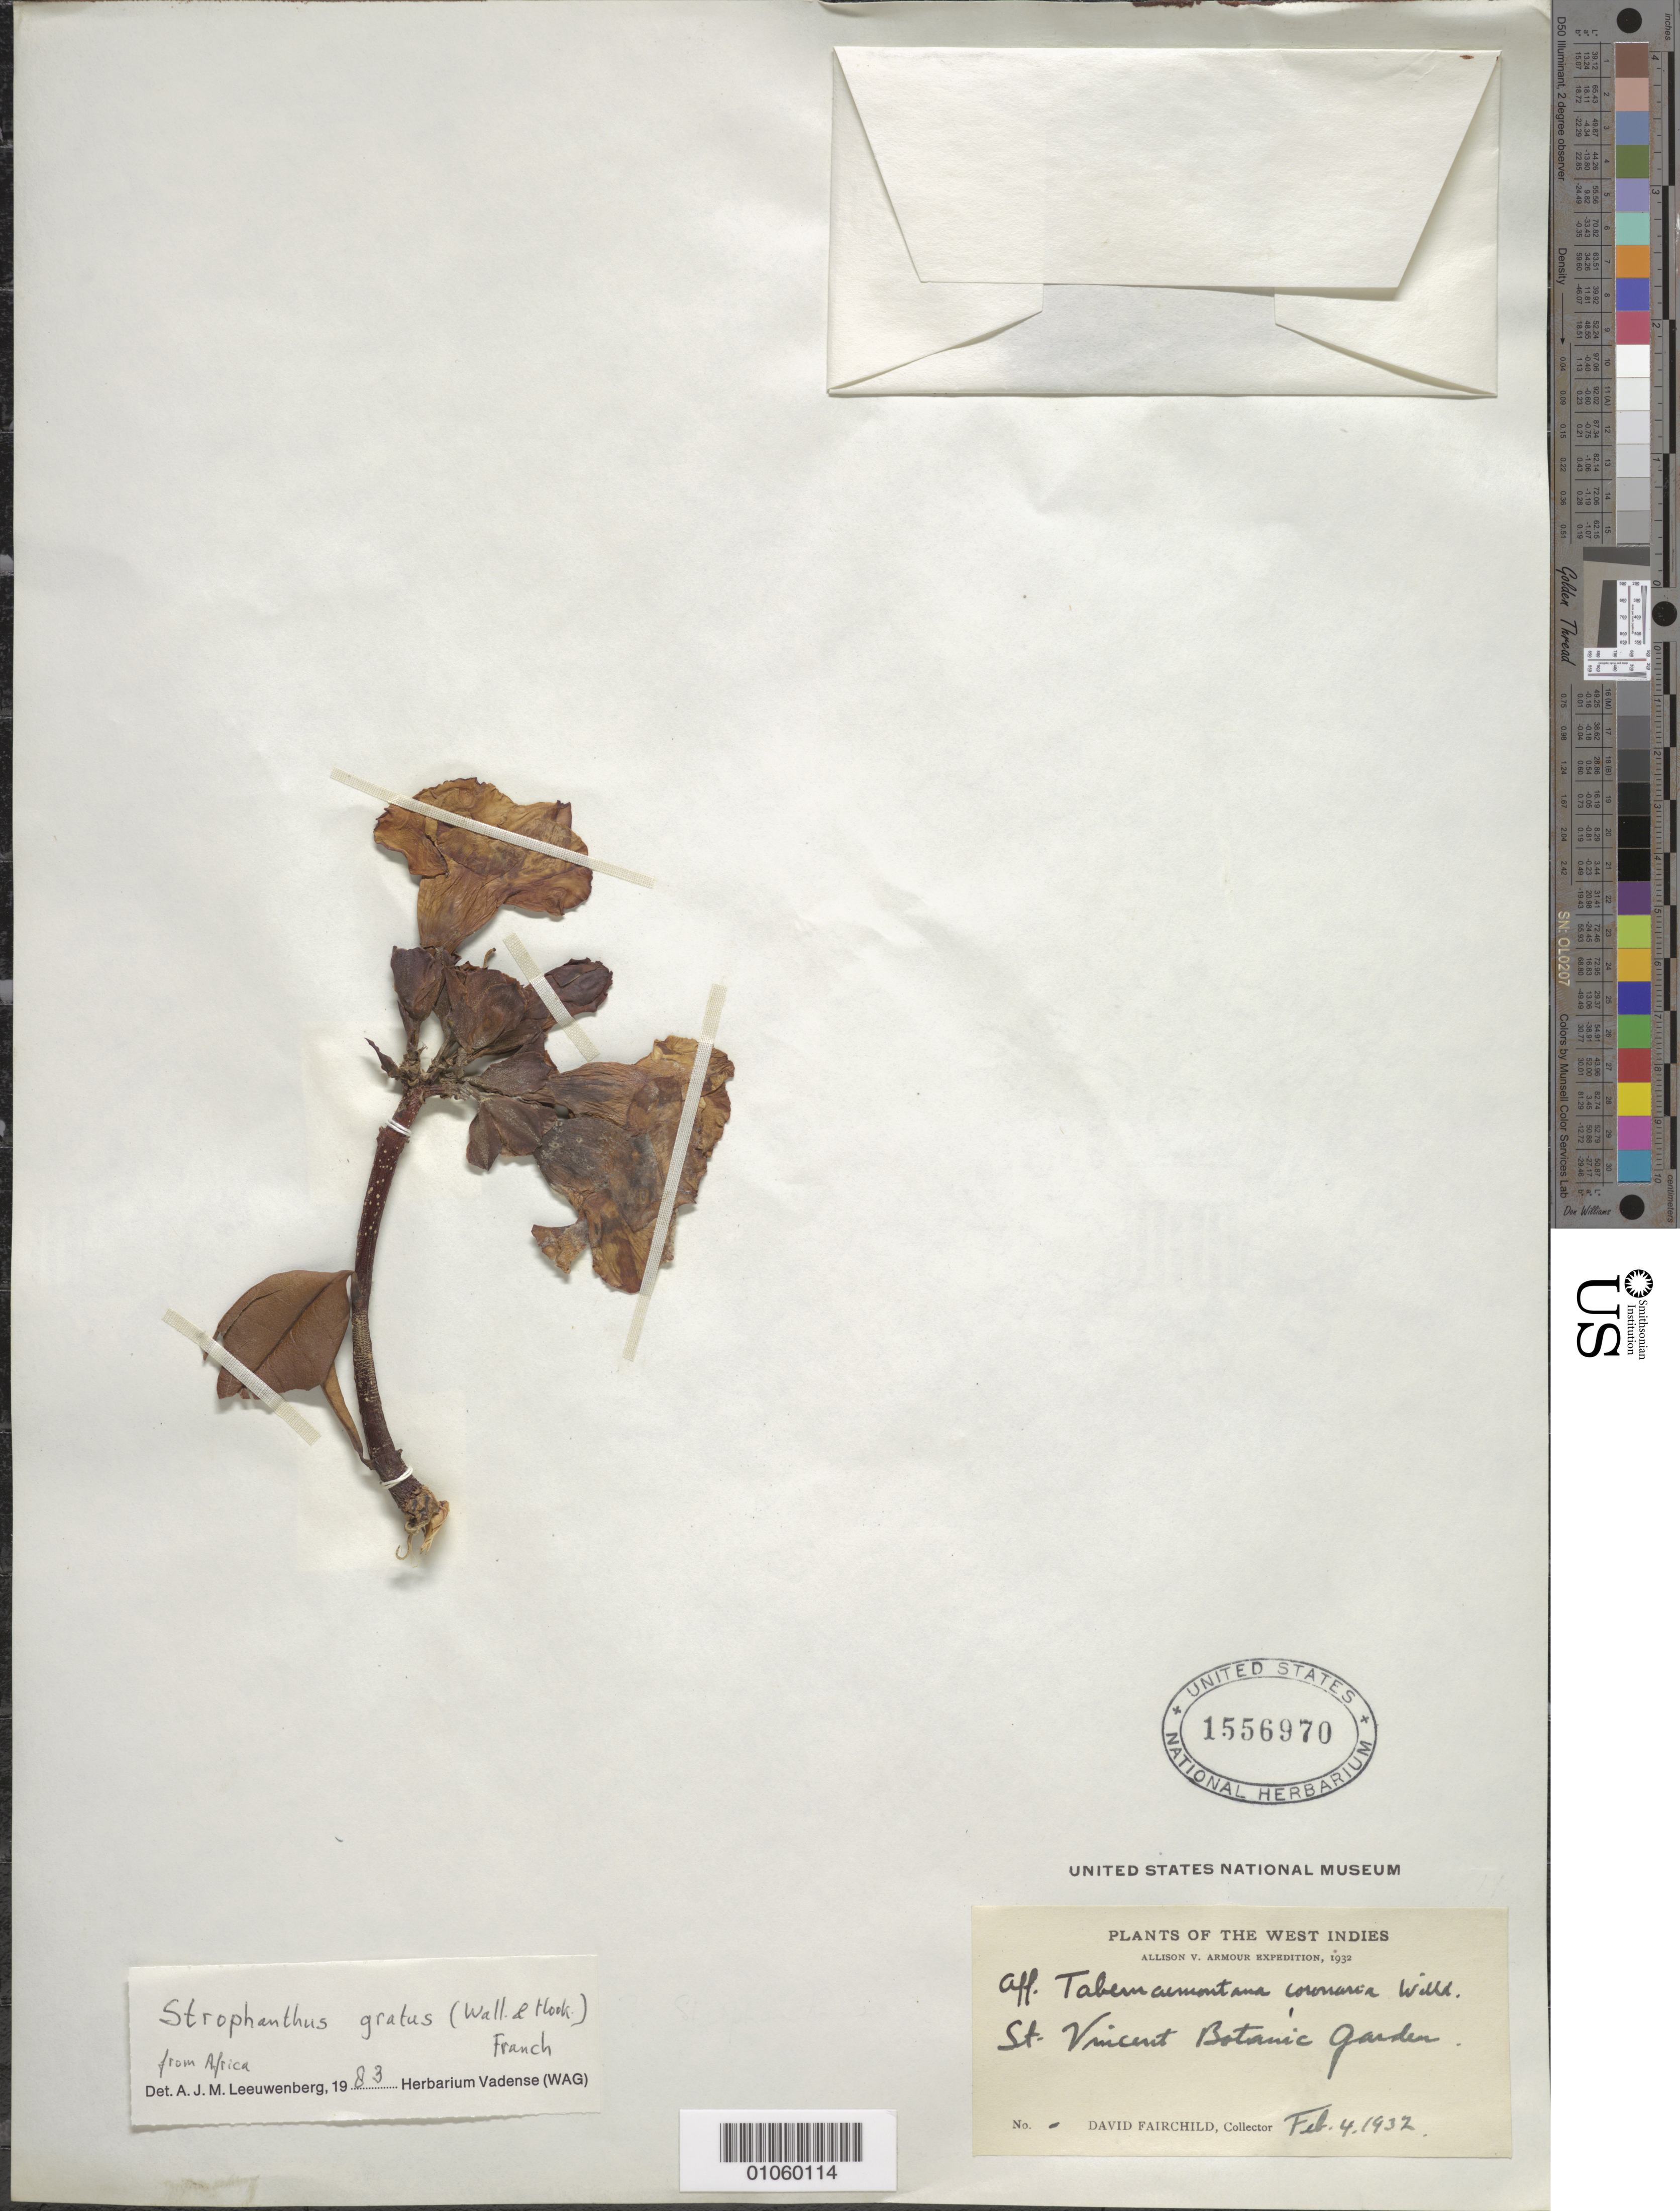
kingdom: Plantae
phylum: Tracheophyta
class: Magnoliopsida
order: Gentianales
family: Apocynaceae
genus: Strophanthus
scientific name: Strophanthus gratus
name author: (Wall. & Hook.) Baill.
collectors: D. Fairchild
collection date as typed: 04 Feb 1932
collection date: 1932-02-04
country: St. Vincent - Grenadines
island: St. Vincent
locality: St Vincent Botanic Garden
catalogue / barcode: US 1556970